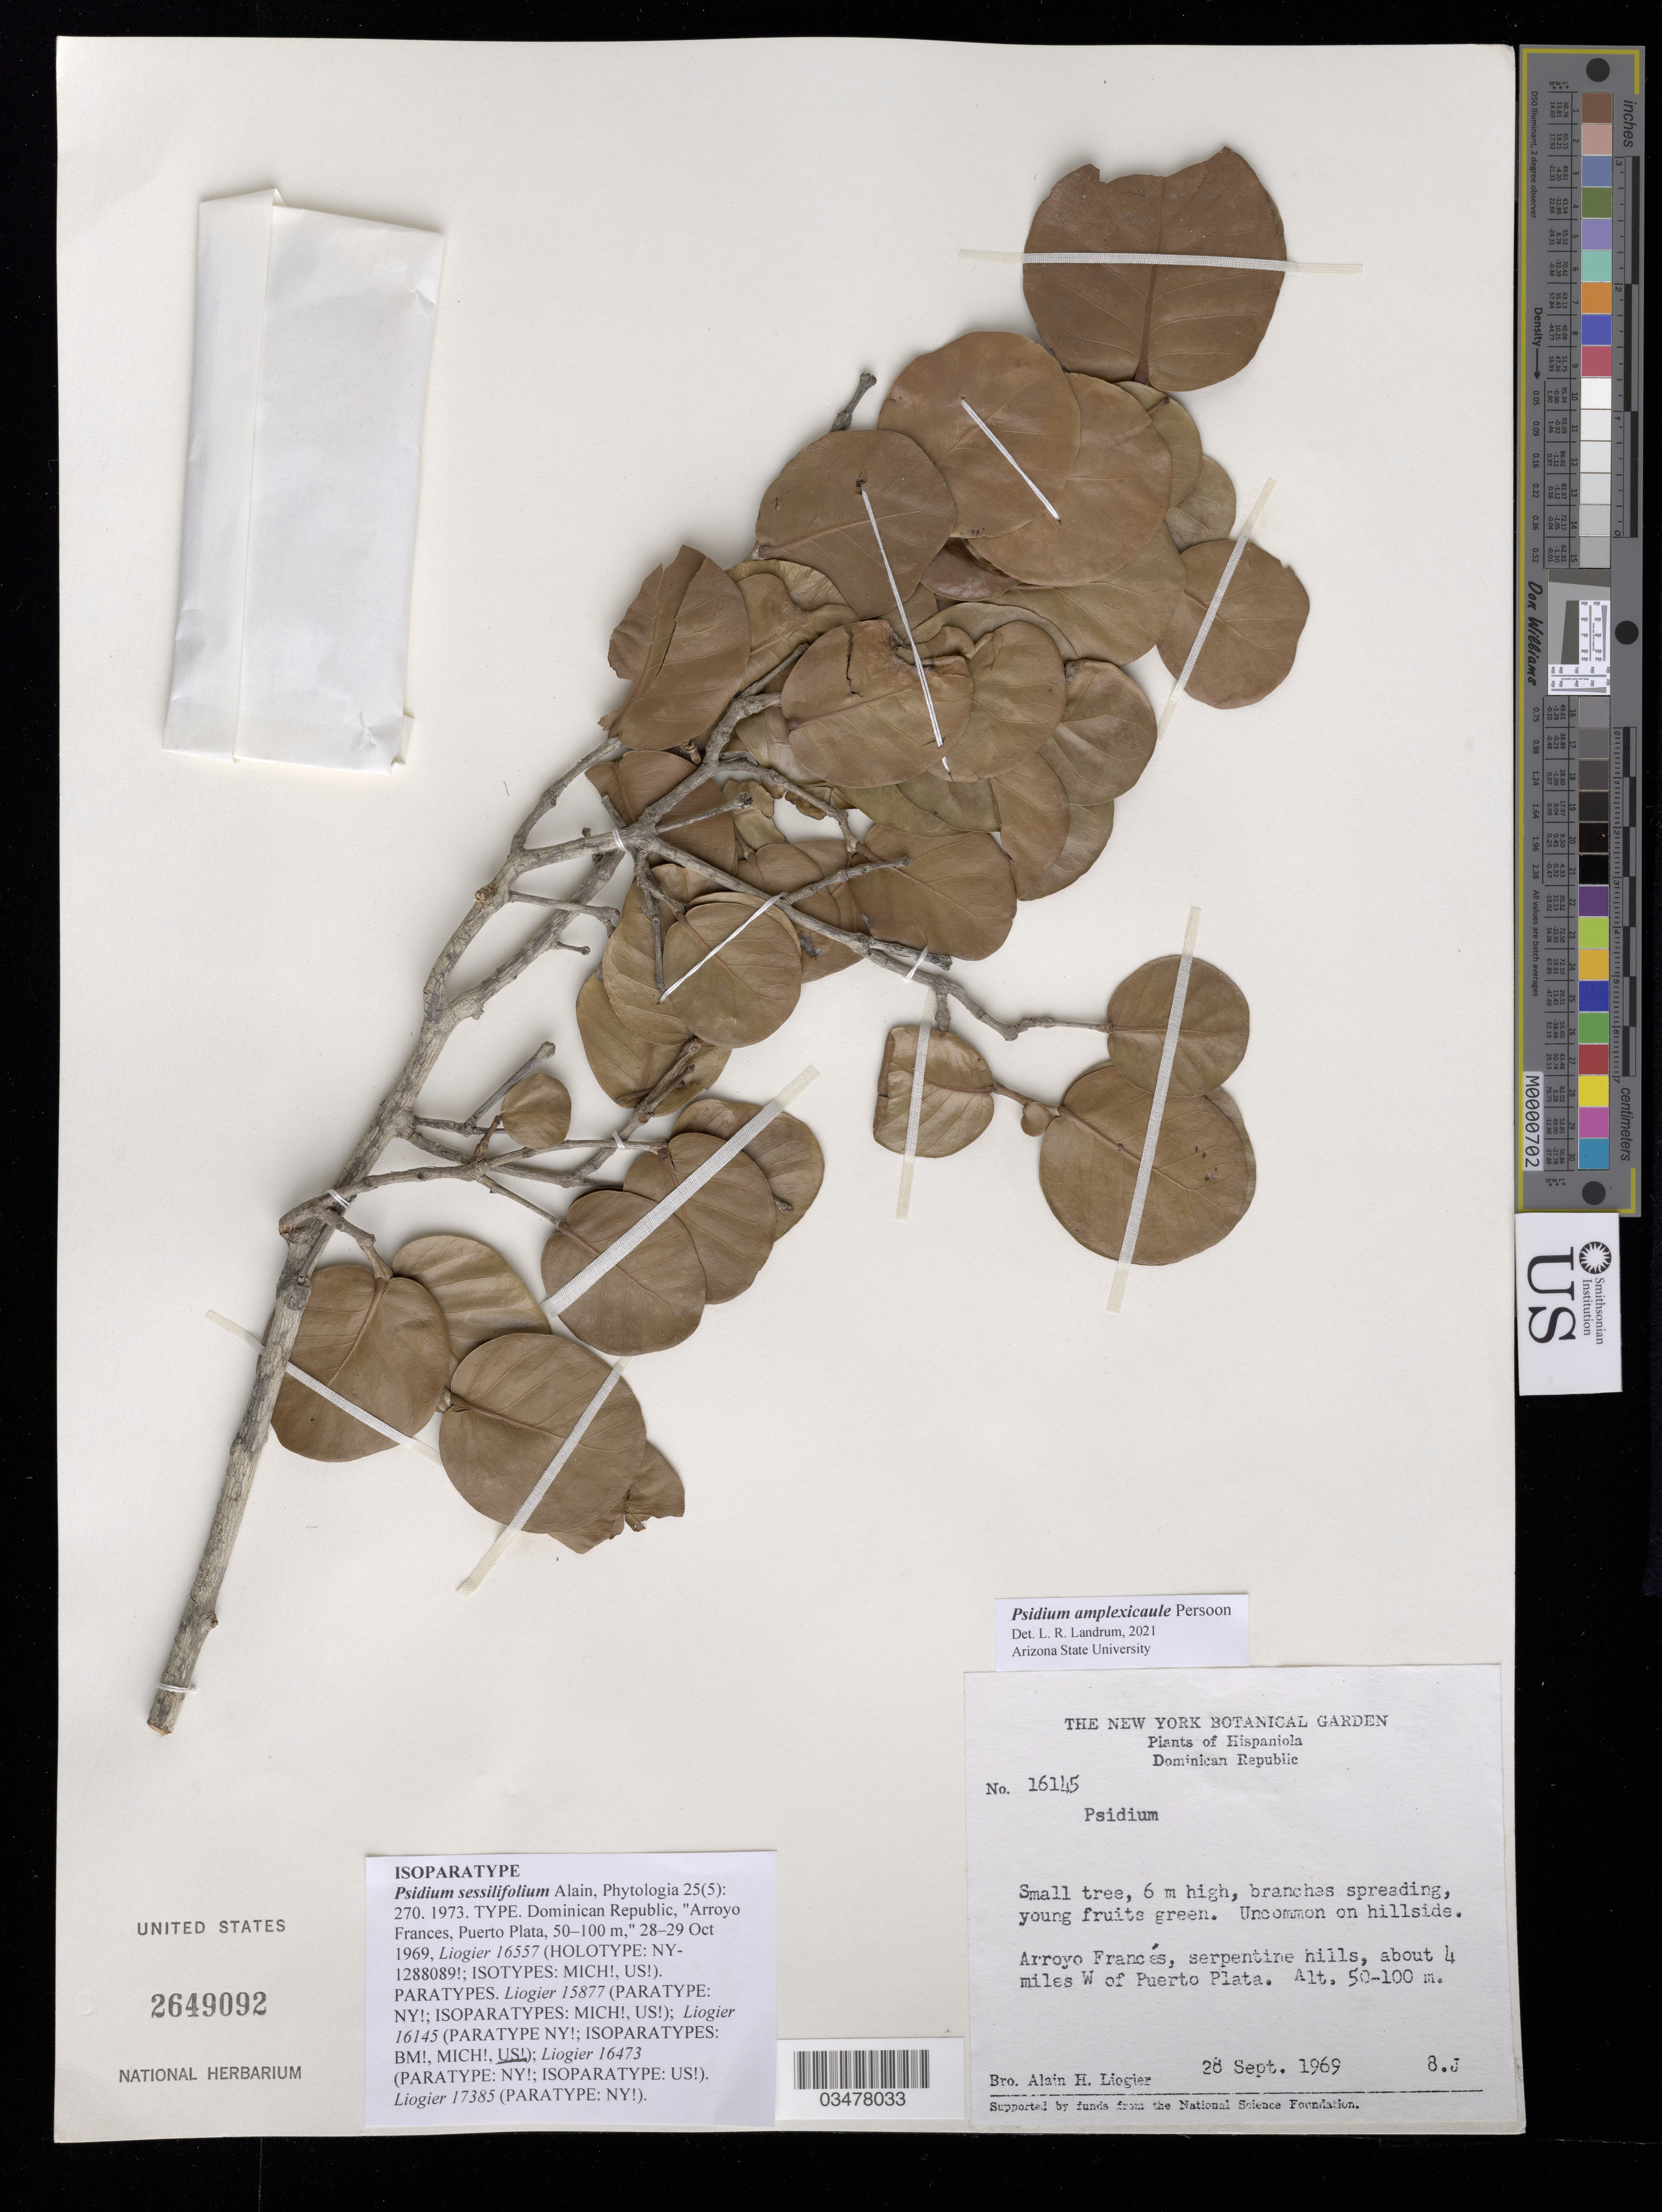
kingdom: Plantae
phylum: Tracheophyta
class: Magnoliopsida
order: Myrtales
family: Myrtaceae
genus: Psidium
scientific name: Psidium amplexicaule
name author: Pers.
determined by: Landrum, L. R.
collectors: A. H. Liogier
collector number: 16145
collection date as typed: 28 Sep 1969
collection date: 1969-09-28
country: Dominican Republic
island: Hispaniola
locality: About 4 miles E of Gaspar Hernández.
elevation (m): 50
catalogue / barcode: US 2649092